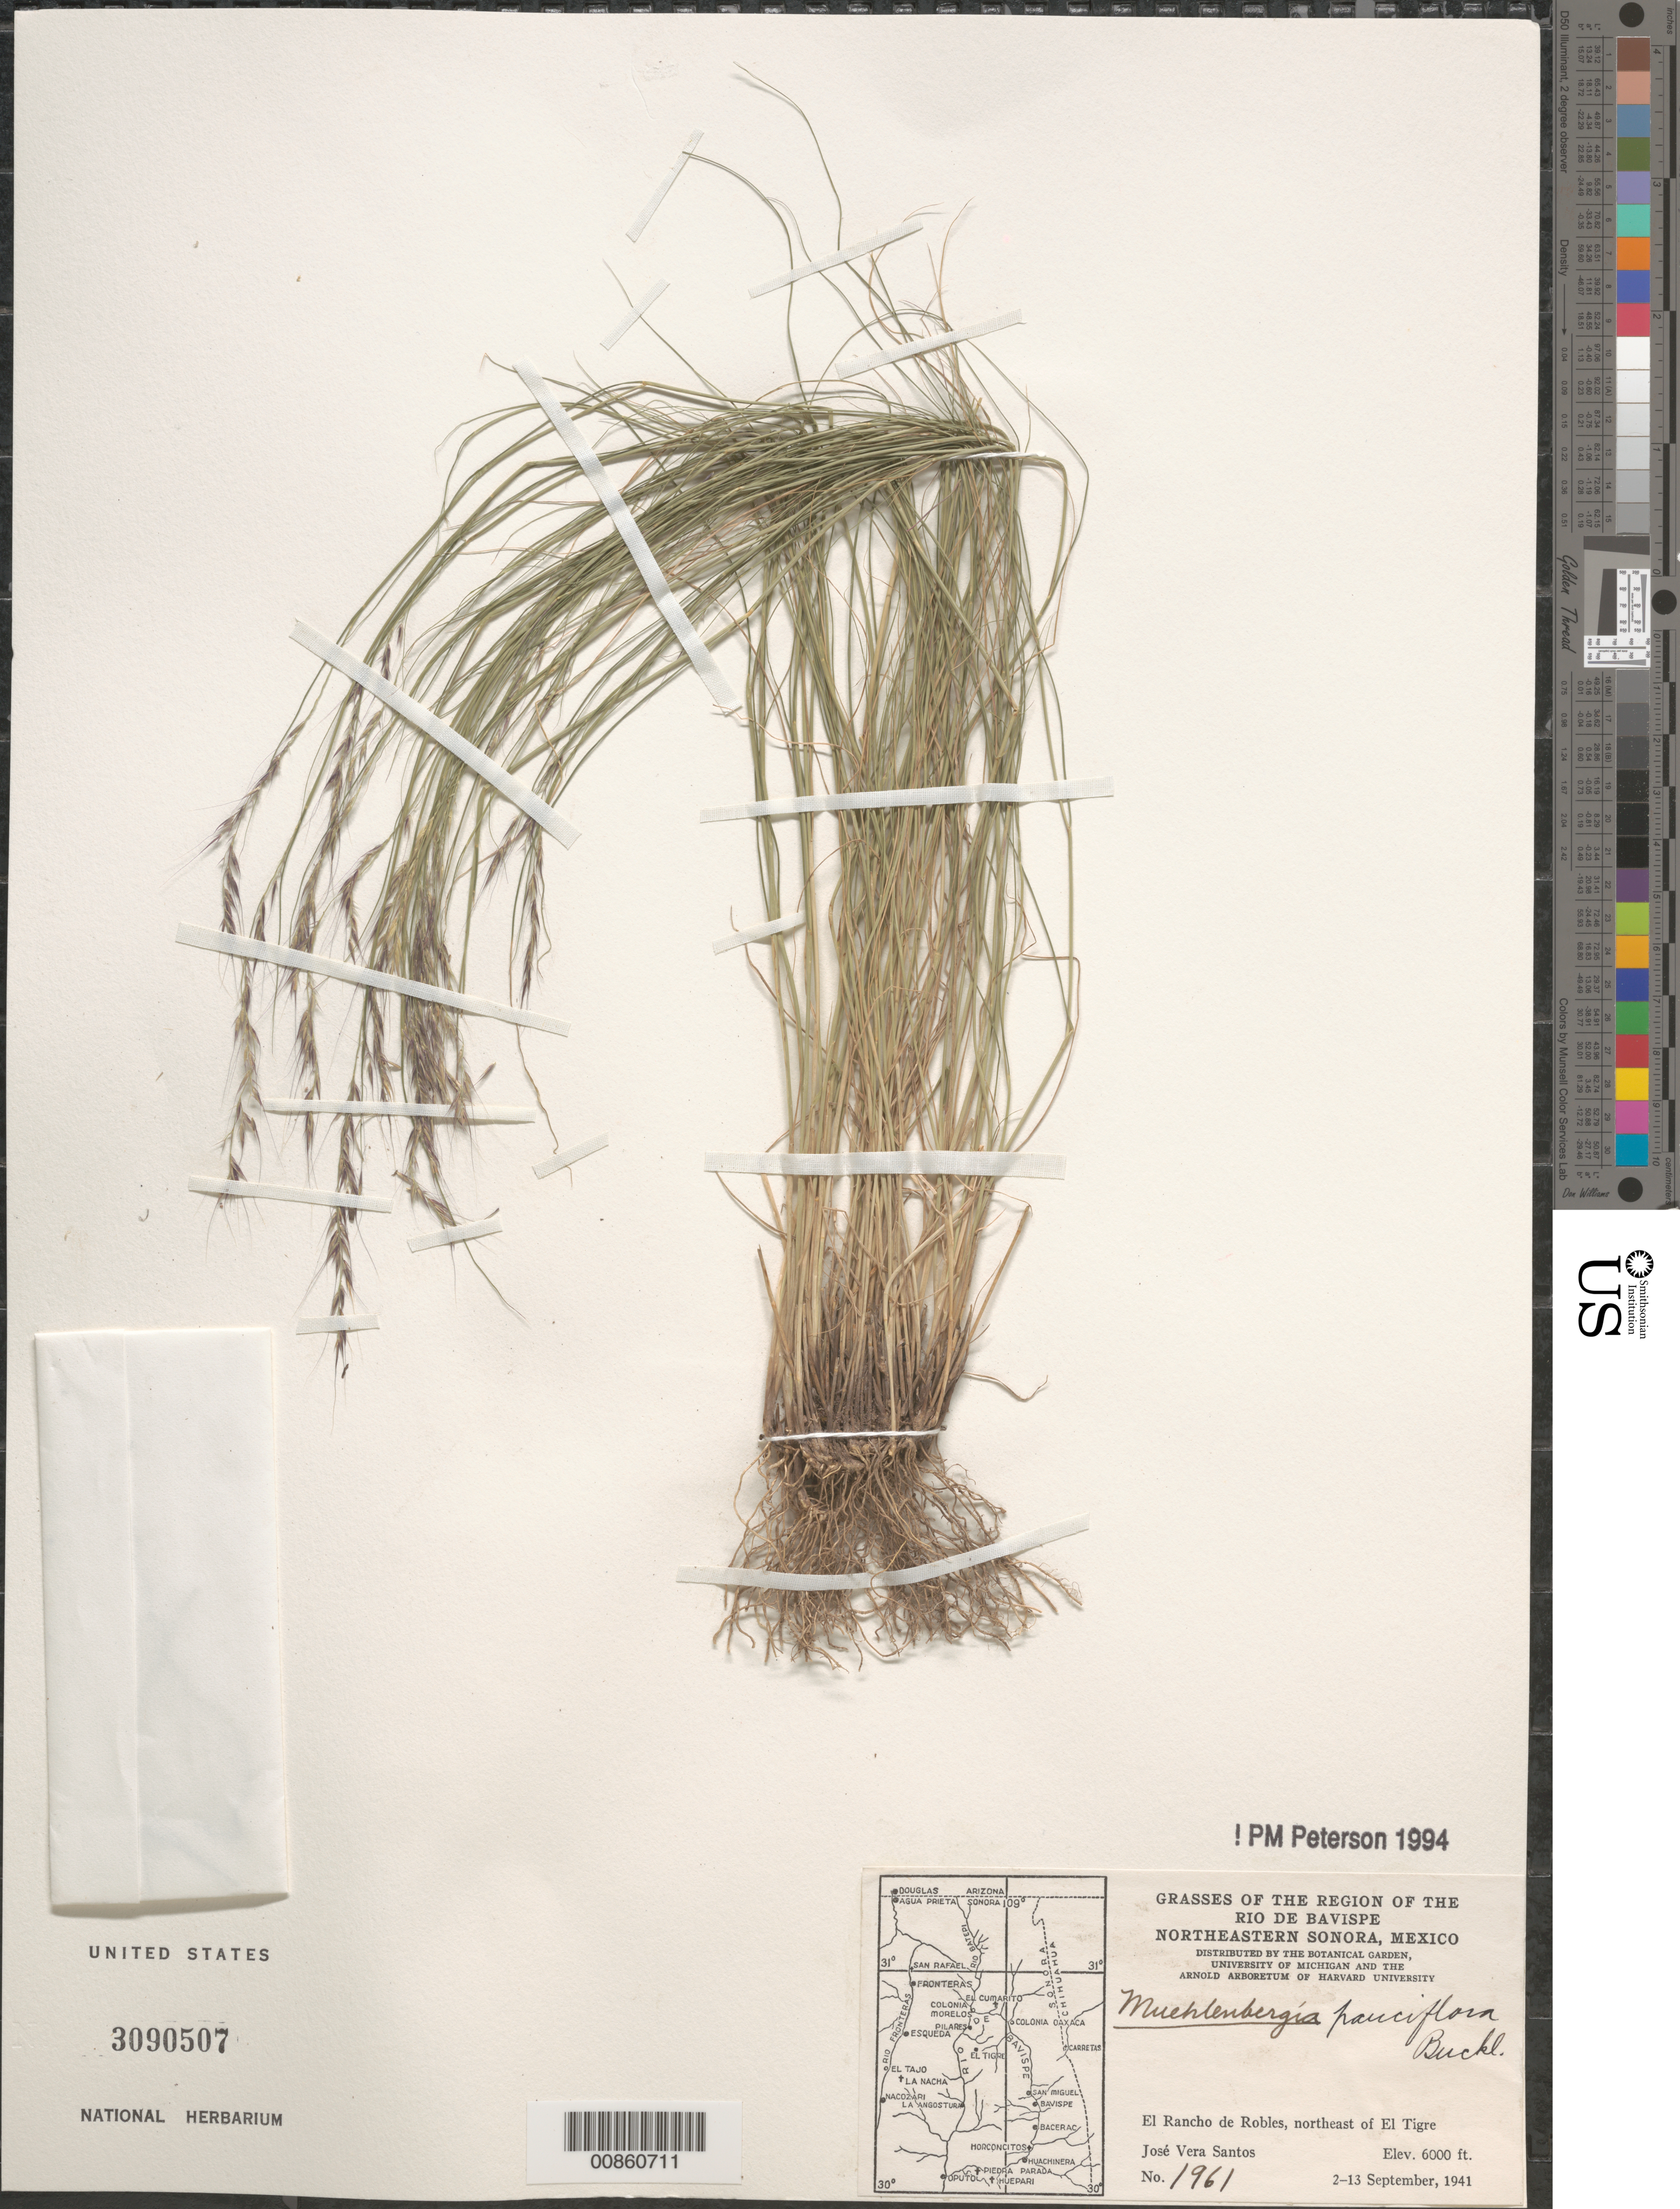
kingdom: Plantae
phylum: Tracheophyta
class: Liliopsida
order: Poales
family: Poaceae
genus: Muhlenbergia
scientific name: Muhlenbergia pauciflora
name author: Buckley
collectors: J. Vera Santos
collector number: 1961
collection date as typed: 13 Sep 1941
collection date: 1941-09-13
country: Mexico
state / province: Sonora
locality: El Rancho de Robles, NE of El Tigre, Rio de Bavispe region, Son.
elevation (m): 1829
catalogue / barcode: US 3090507